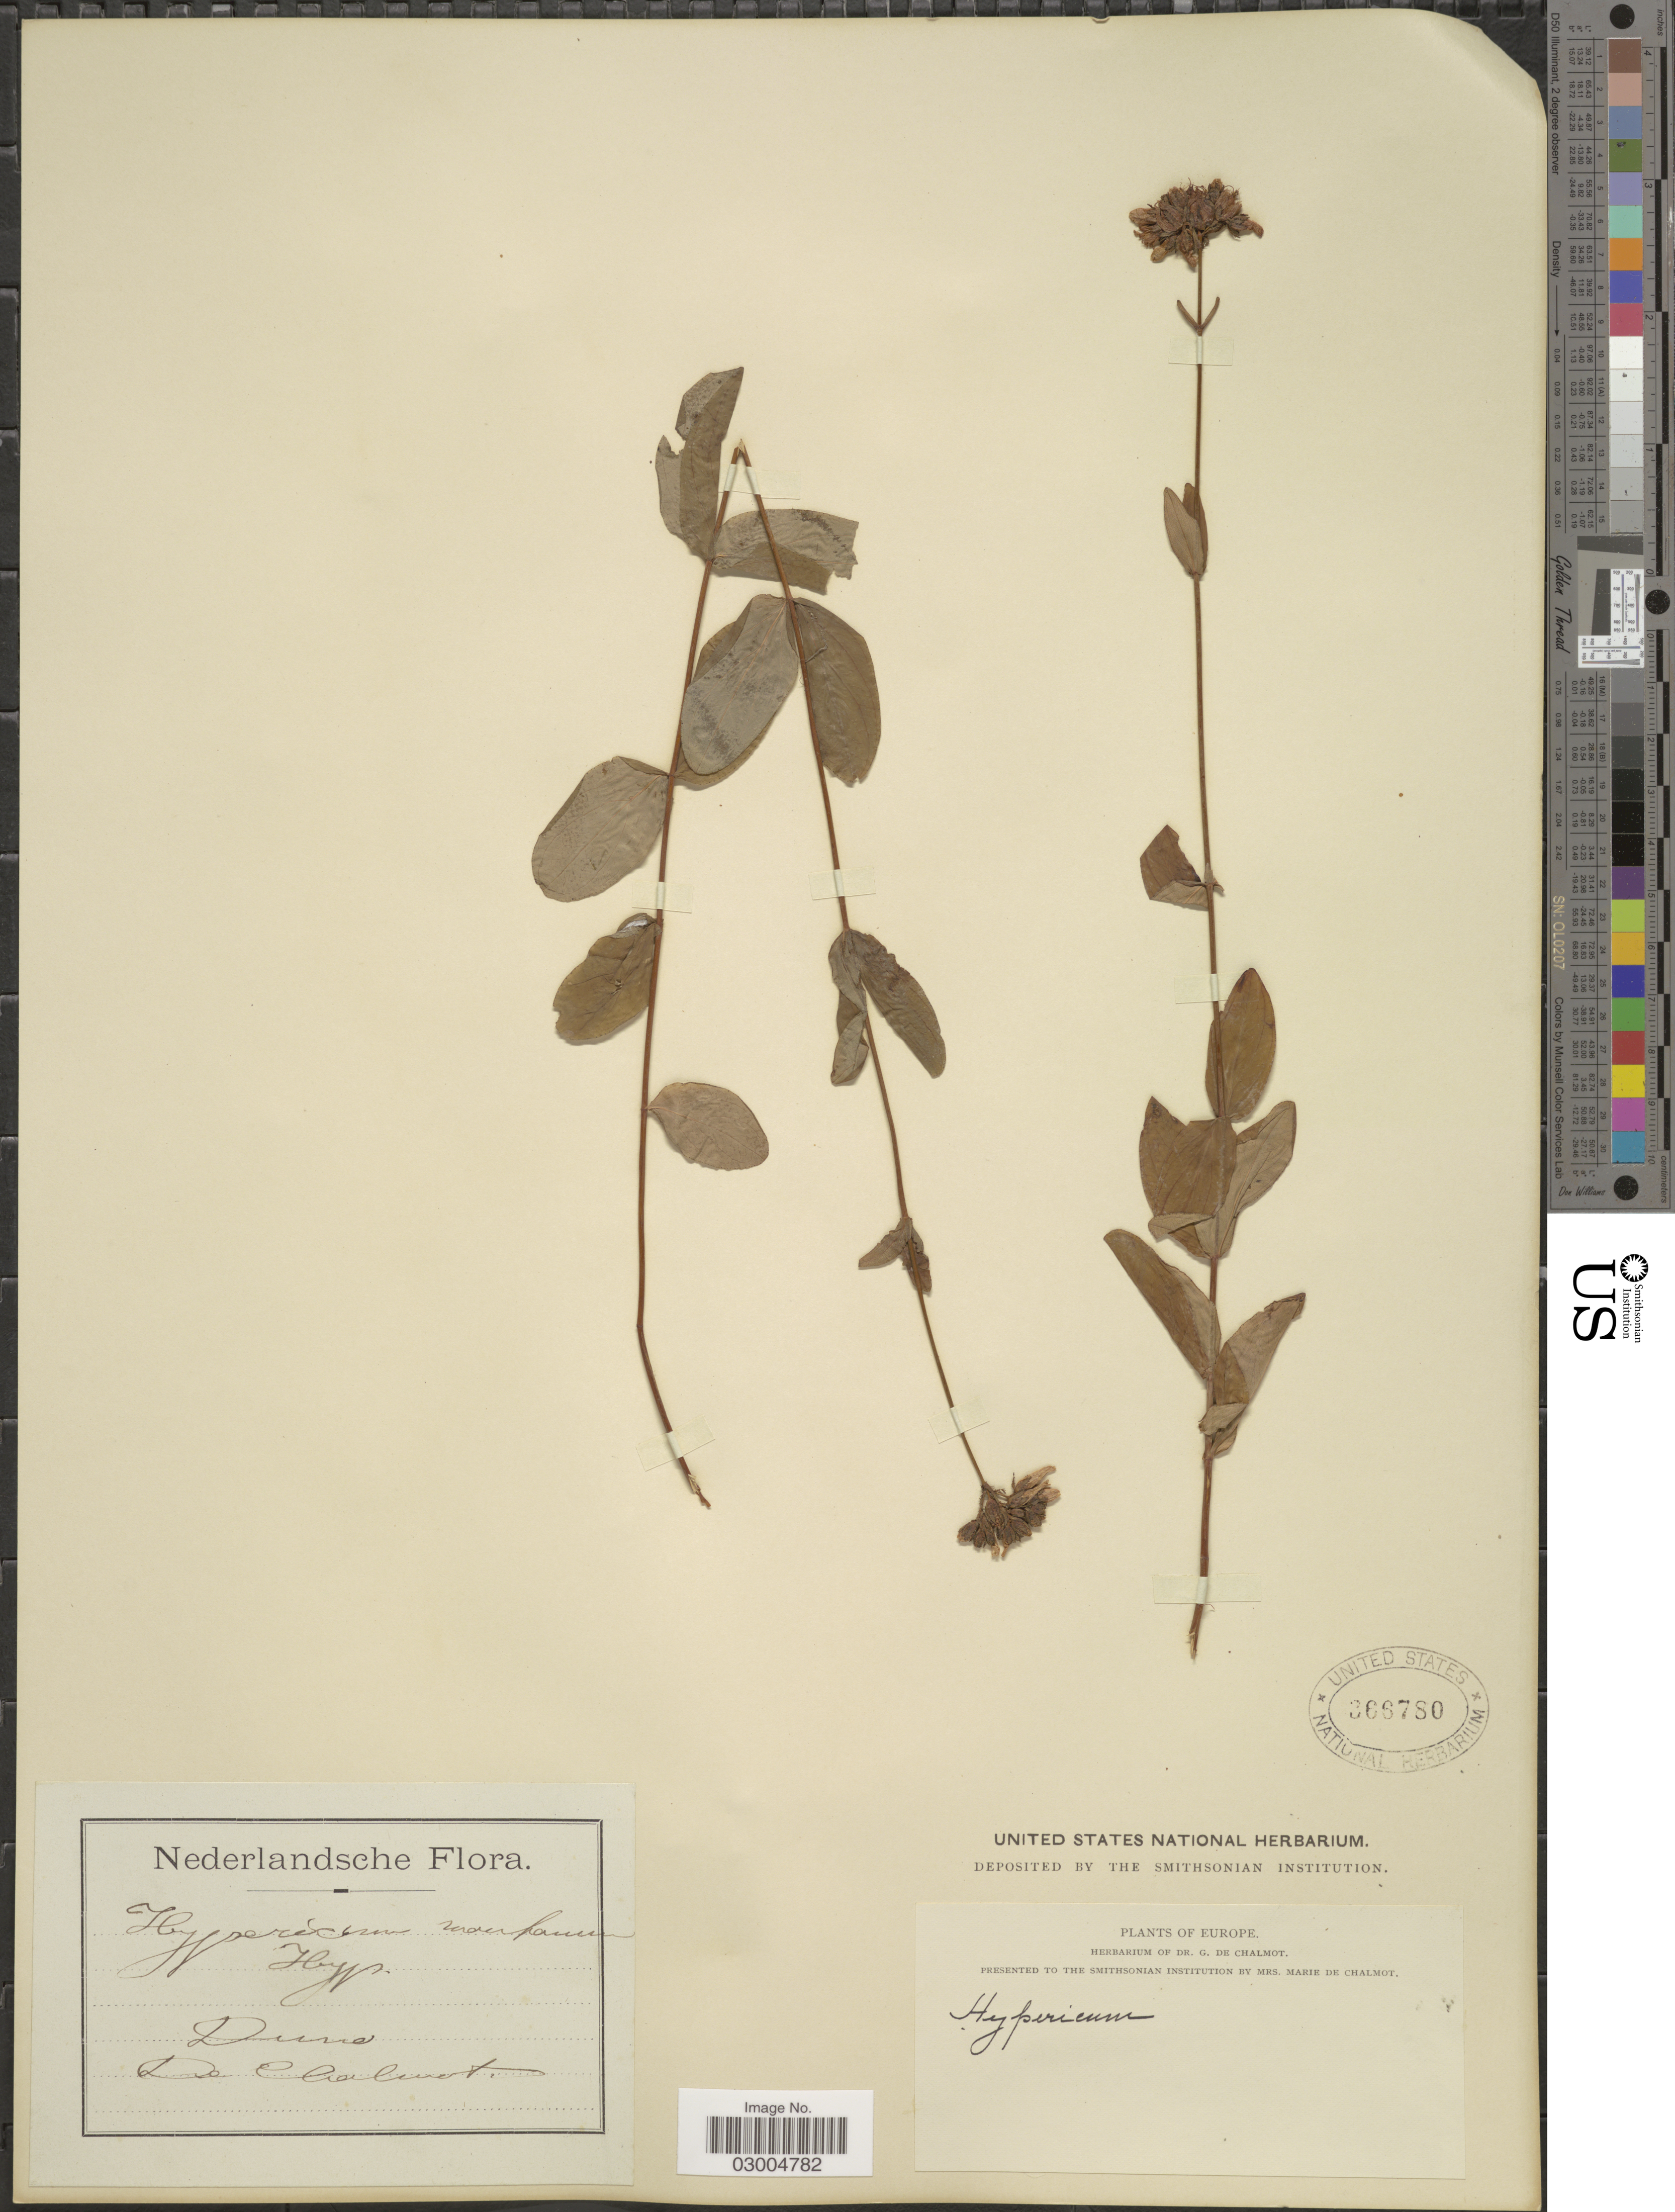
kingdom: Plantae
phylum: Tracheophyta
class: Magnoliopsida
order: Malpighiales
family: Hypericaceae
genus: Hypericum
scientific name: Hypericum montanum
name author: L.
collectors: G. de Chalmot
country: Netherlands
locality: Dune.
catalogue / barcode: US 366780